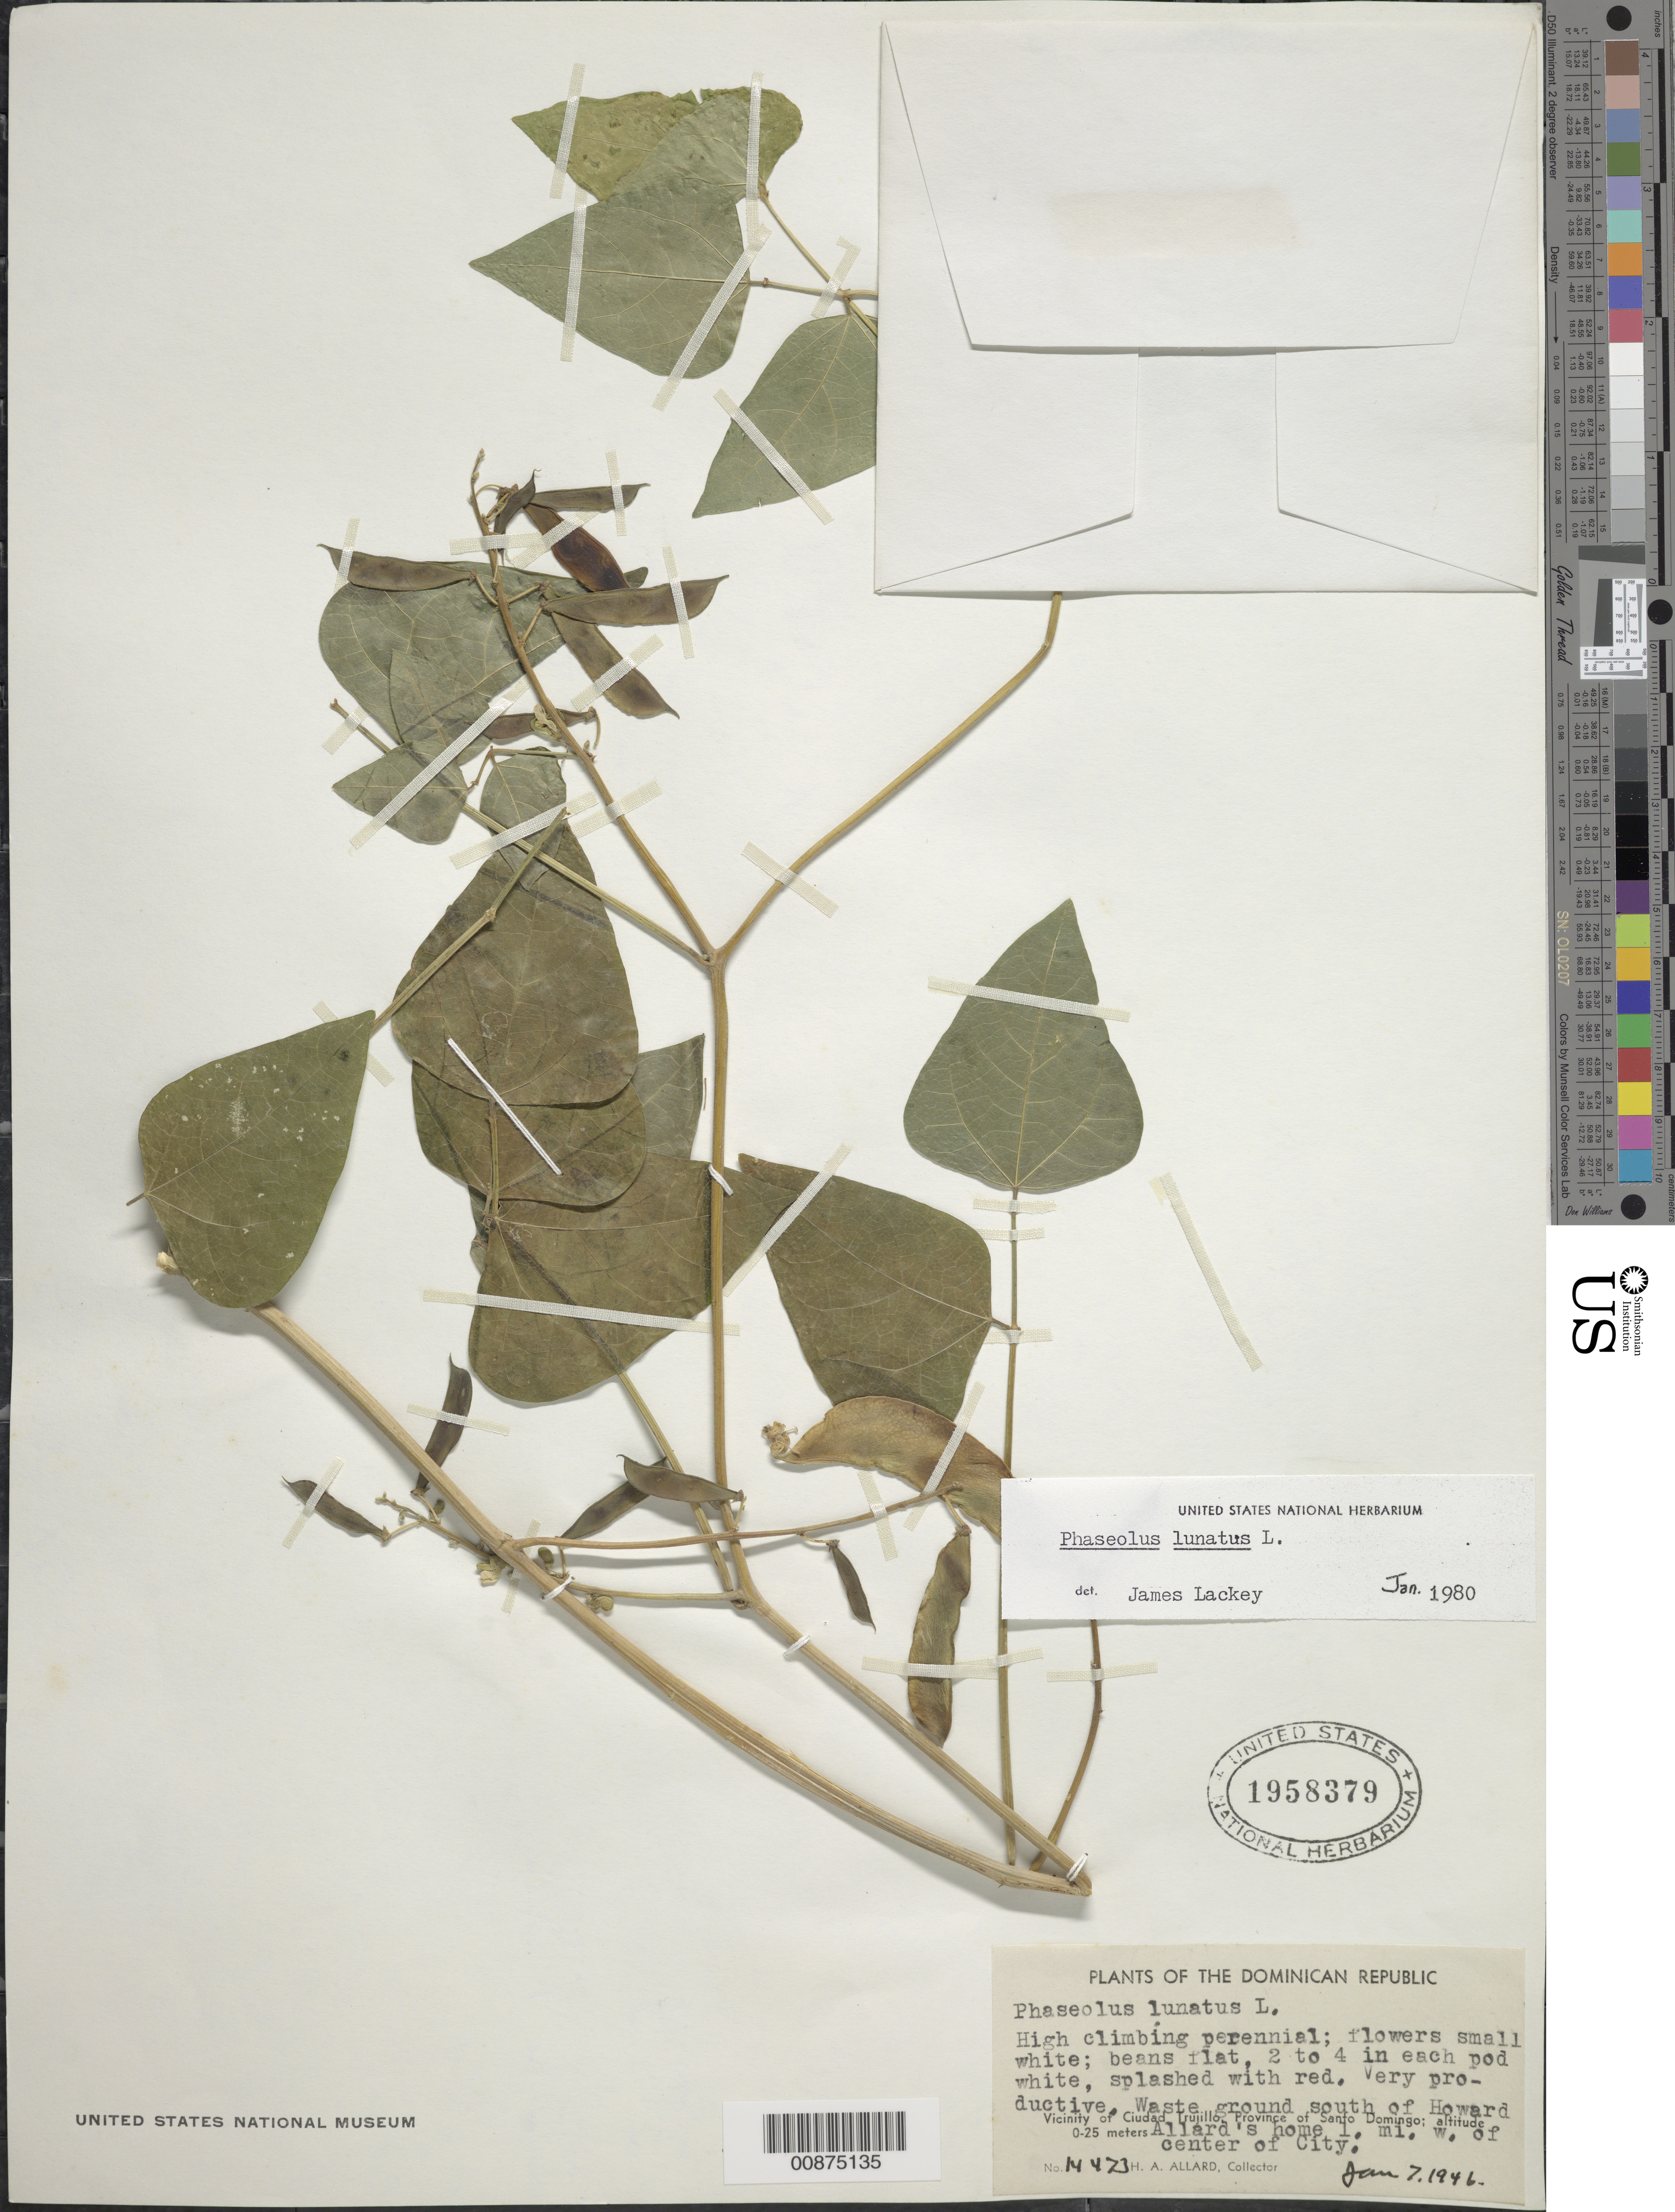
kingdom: Plantae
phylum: Tracheophyta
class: Magnoliopsida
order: Fabales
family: Fabaceae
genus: Phaseolus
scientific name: Phaseolus lunatus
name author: L.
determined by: Lackey, J.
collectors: H. A. Allard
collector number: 14473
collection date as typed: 07 Jan 1946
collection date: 1946-01-07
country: Dominican Republic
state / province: Distrito Nacional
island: Hispaniola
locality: Vicinity of Ciudad Trujillo, Province of Santo Domingo (obsolete). Waste ground south of Howard Allard's home, 1 mi. W of center of city.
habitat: Waste ground.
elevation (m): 0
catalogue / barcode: US 1958379